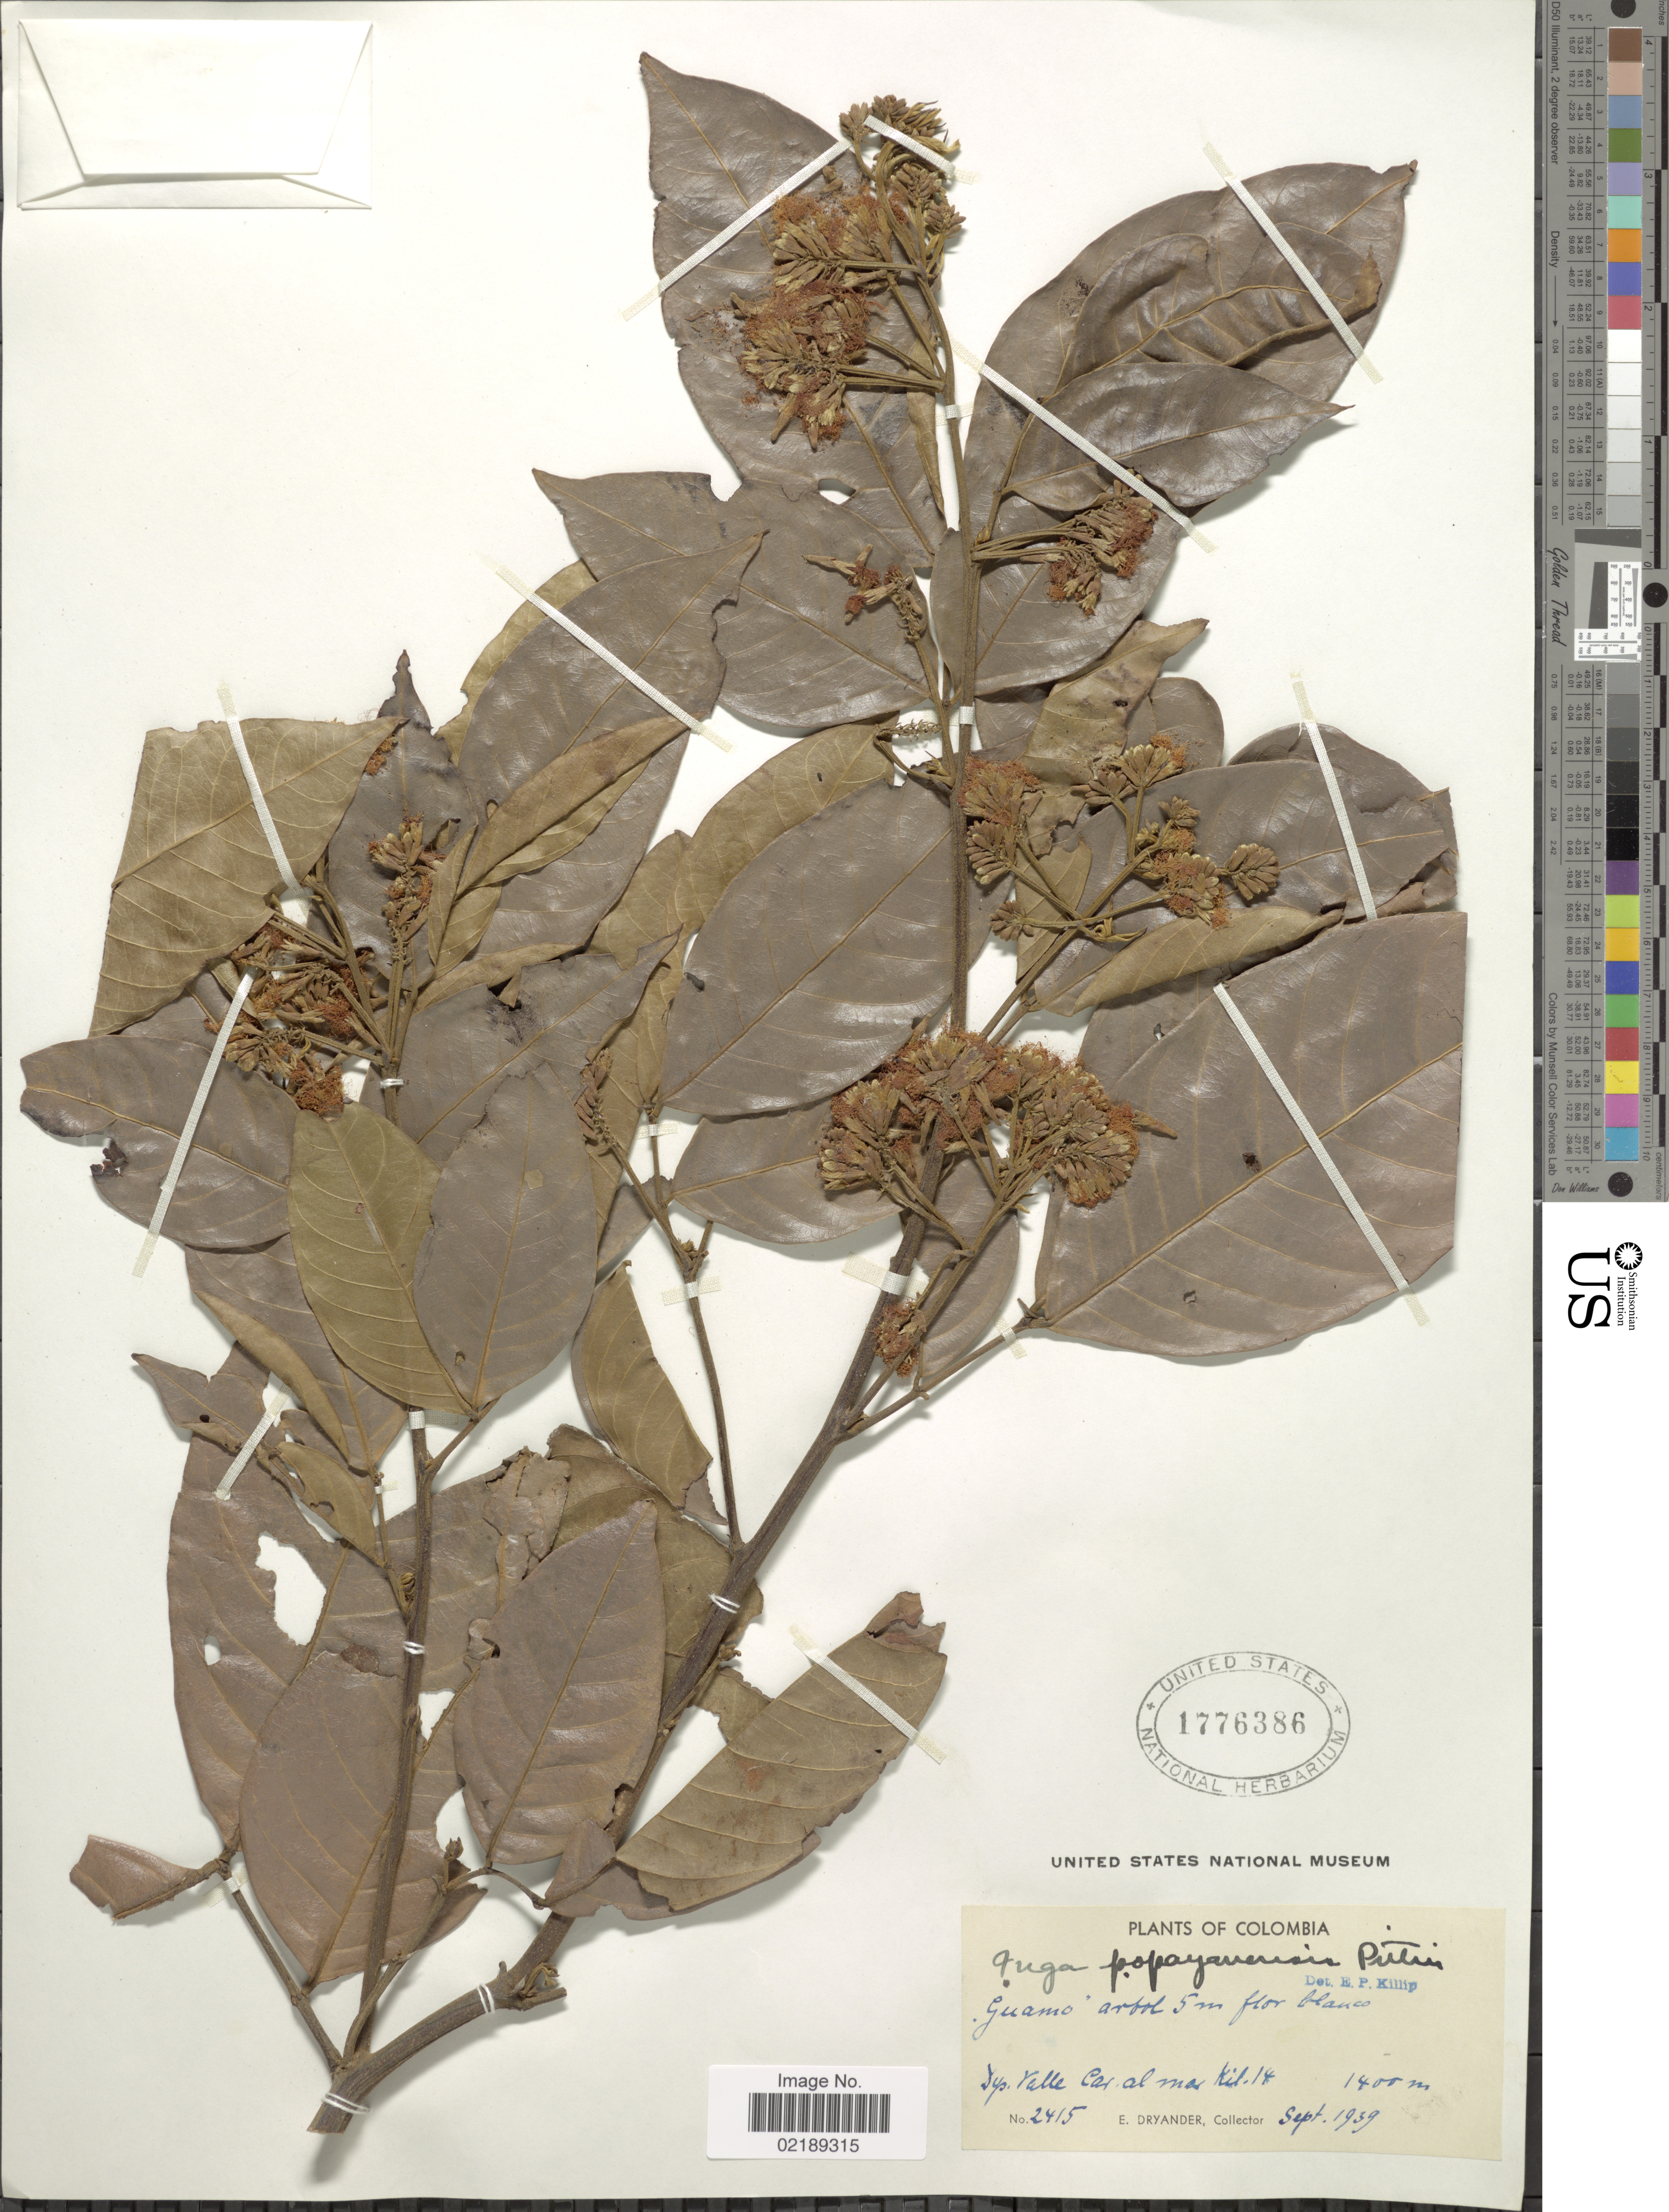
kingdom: Plantae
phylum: Tracheophyta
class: Magnoliopsida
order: Fabales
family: Fabaceae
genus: Inga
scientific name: Inga punctata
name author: Willd.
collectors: E. Dryander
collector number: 2415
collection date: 1939-09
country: Colombia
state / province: Valle del Cauca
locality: Valle, Car. al mar. kil. 14.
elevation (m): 1400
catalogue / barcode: US 1776386